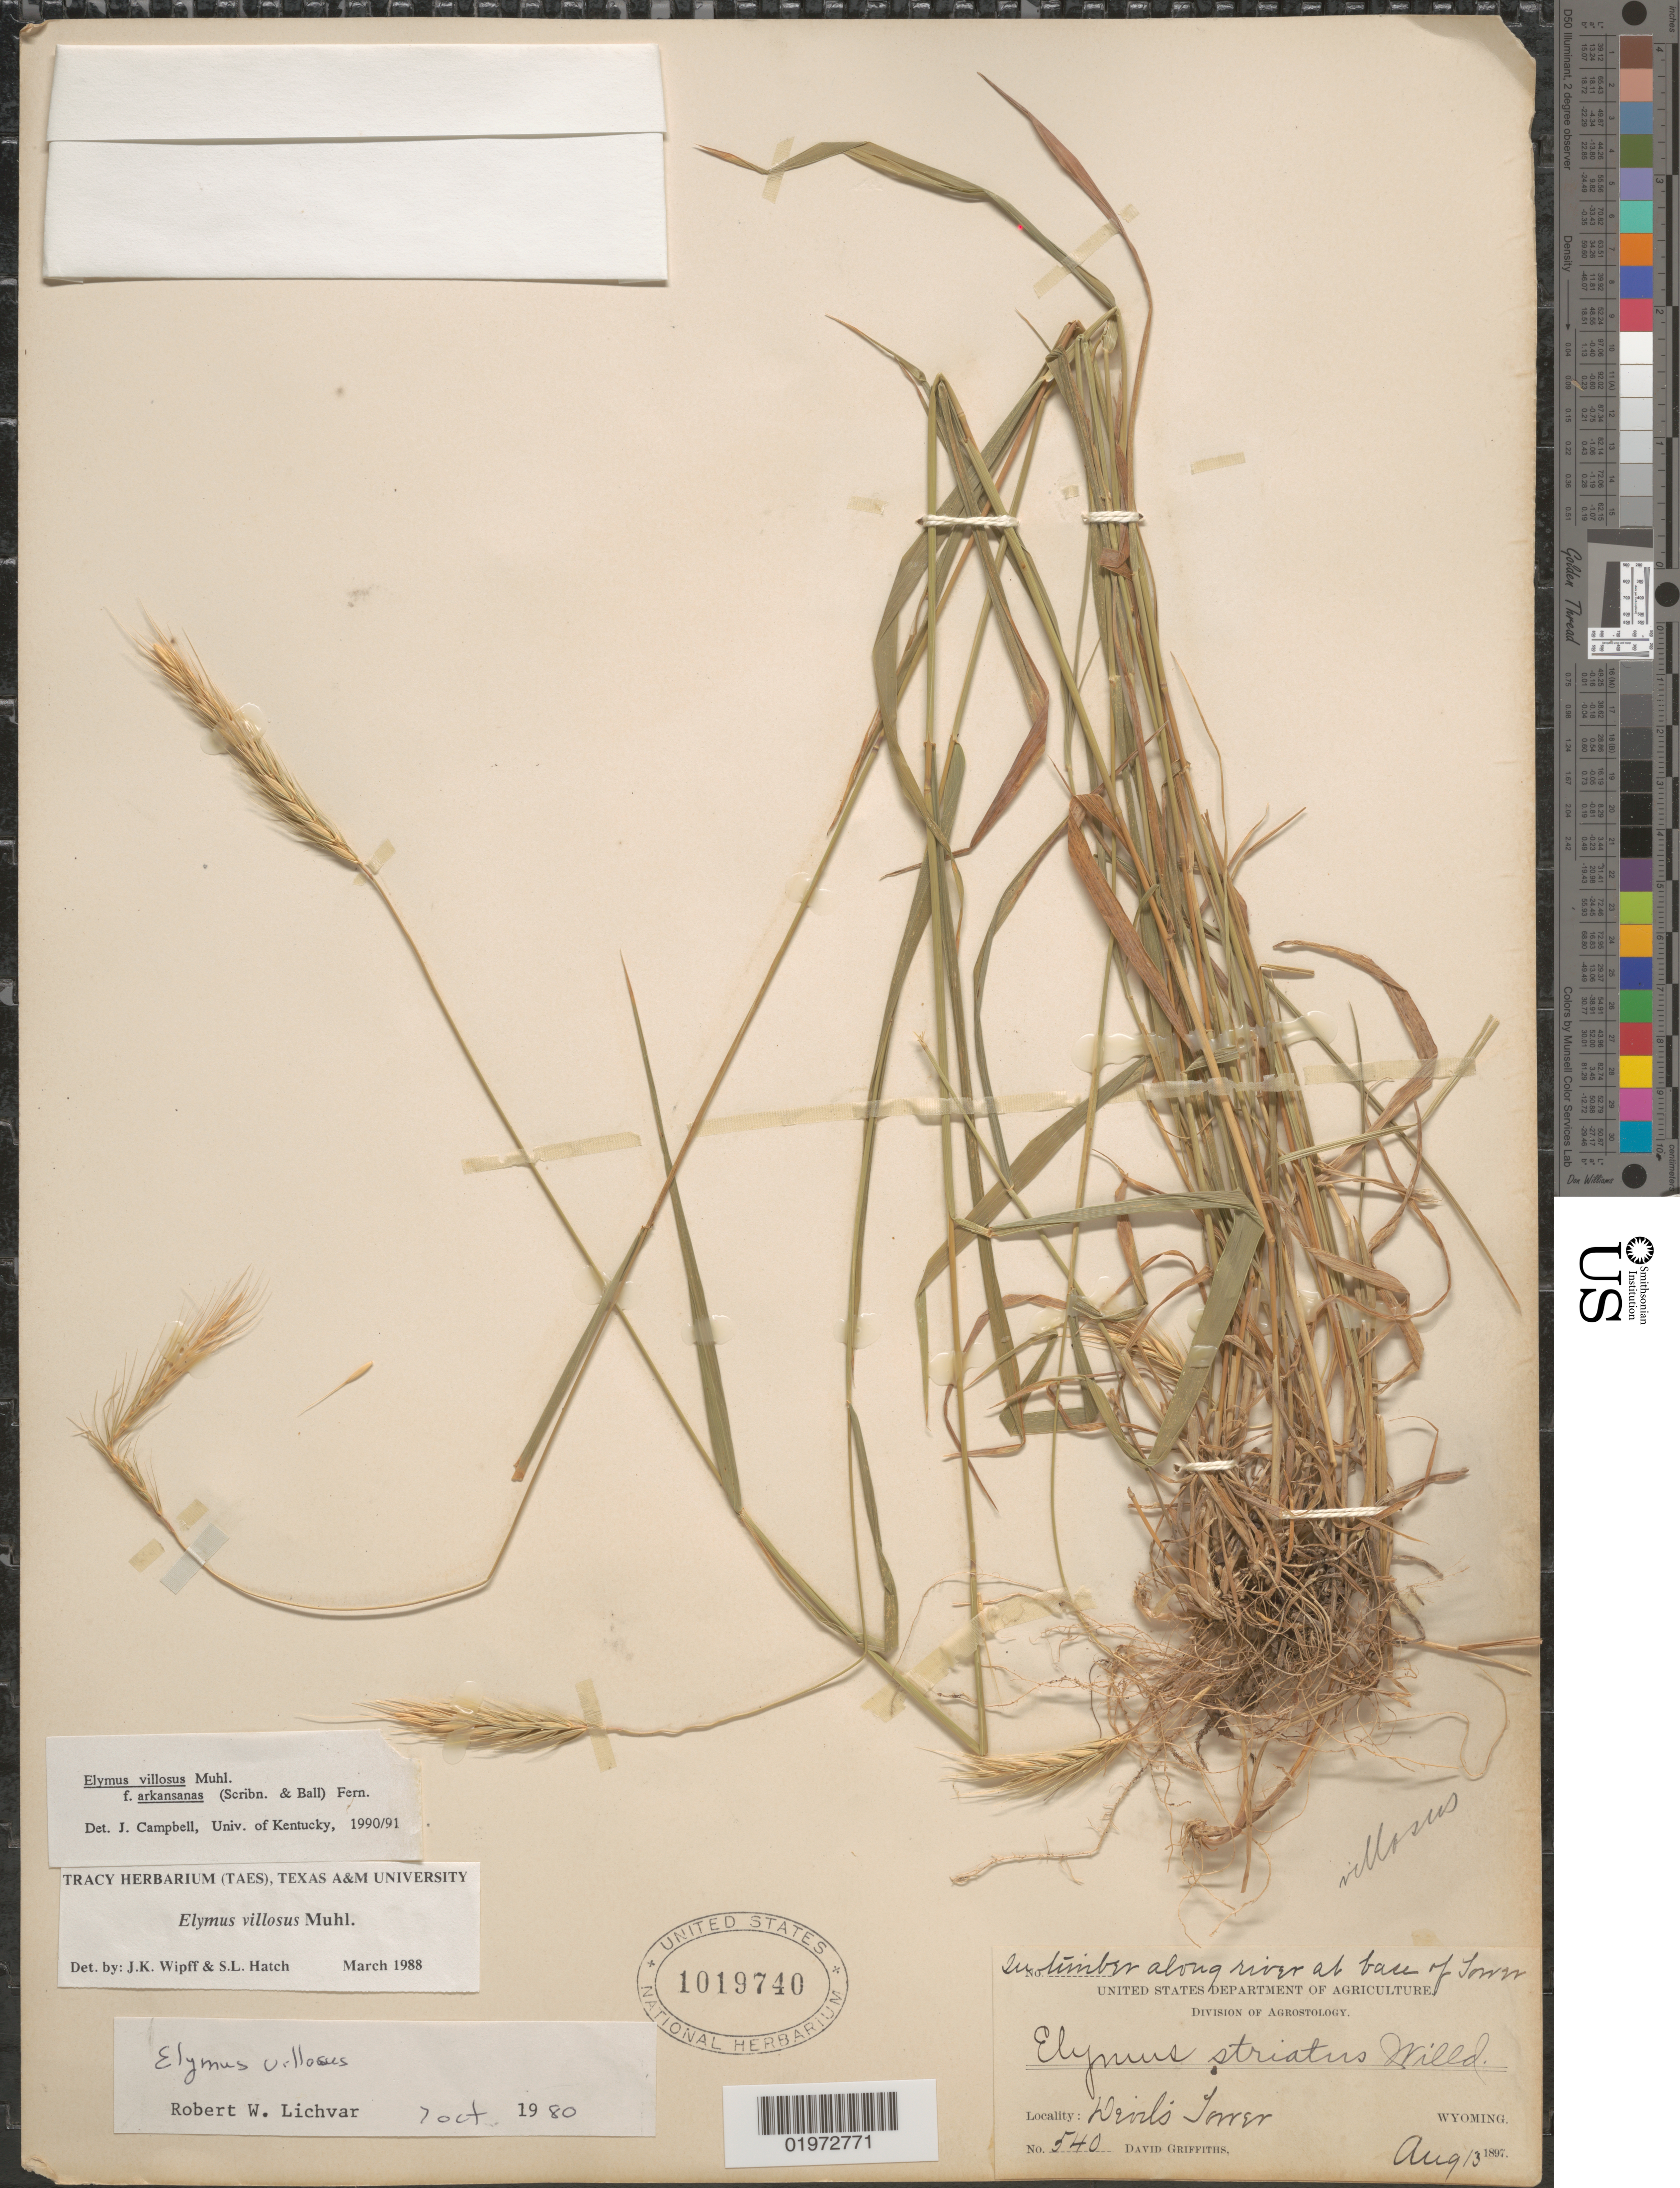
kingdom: Plantae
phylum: Tracheophyta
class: Liliopsida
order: Poales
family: Poaceae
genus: Elymus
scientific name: Elymus villosus var. arkansanus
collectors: D. Griffiths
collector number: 540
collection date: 1897-08-13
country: United States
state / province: Wyoming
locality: In timber along river at base of Tower. Devils Tower.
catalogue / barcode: US 1019740